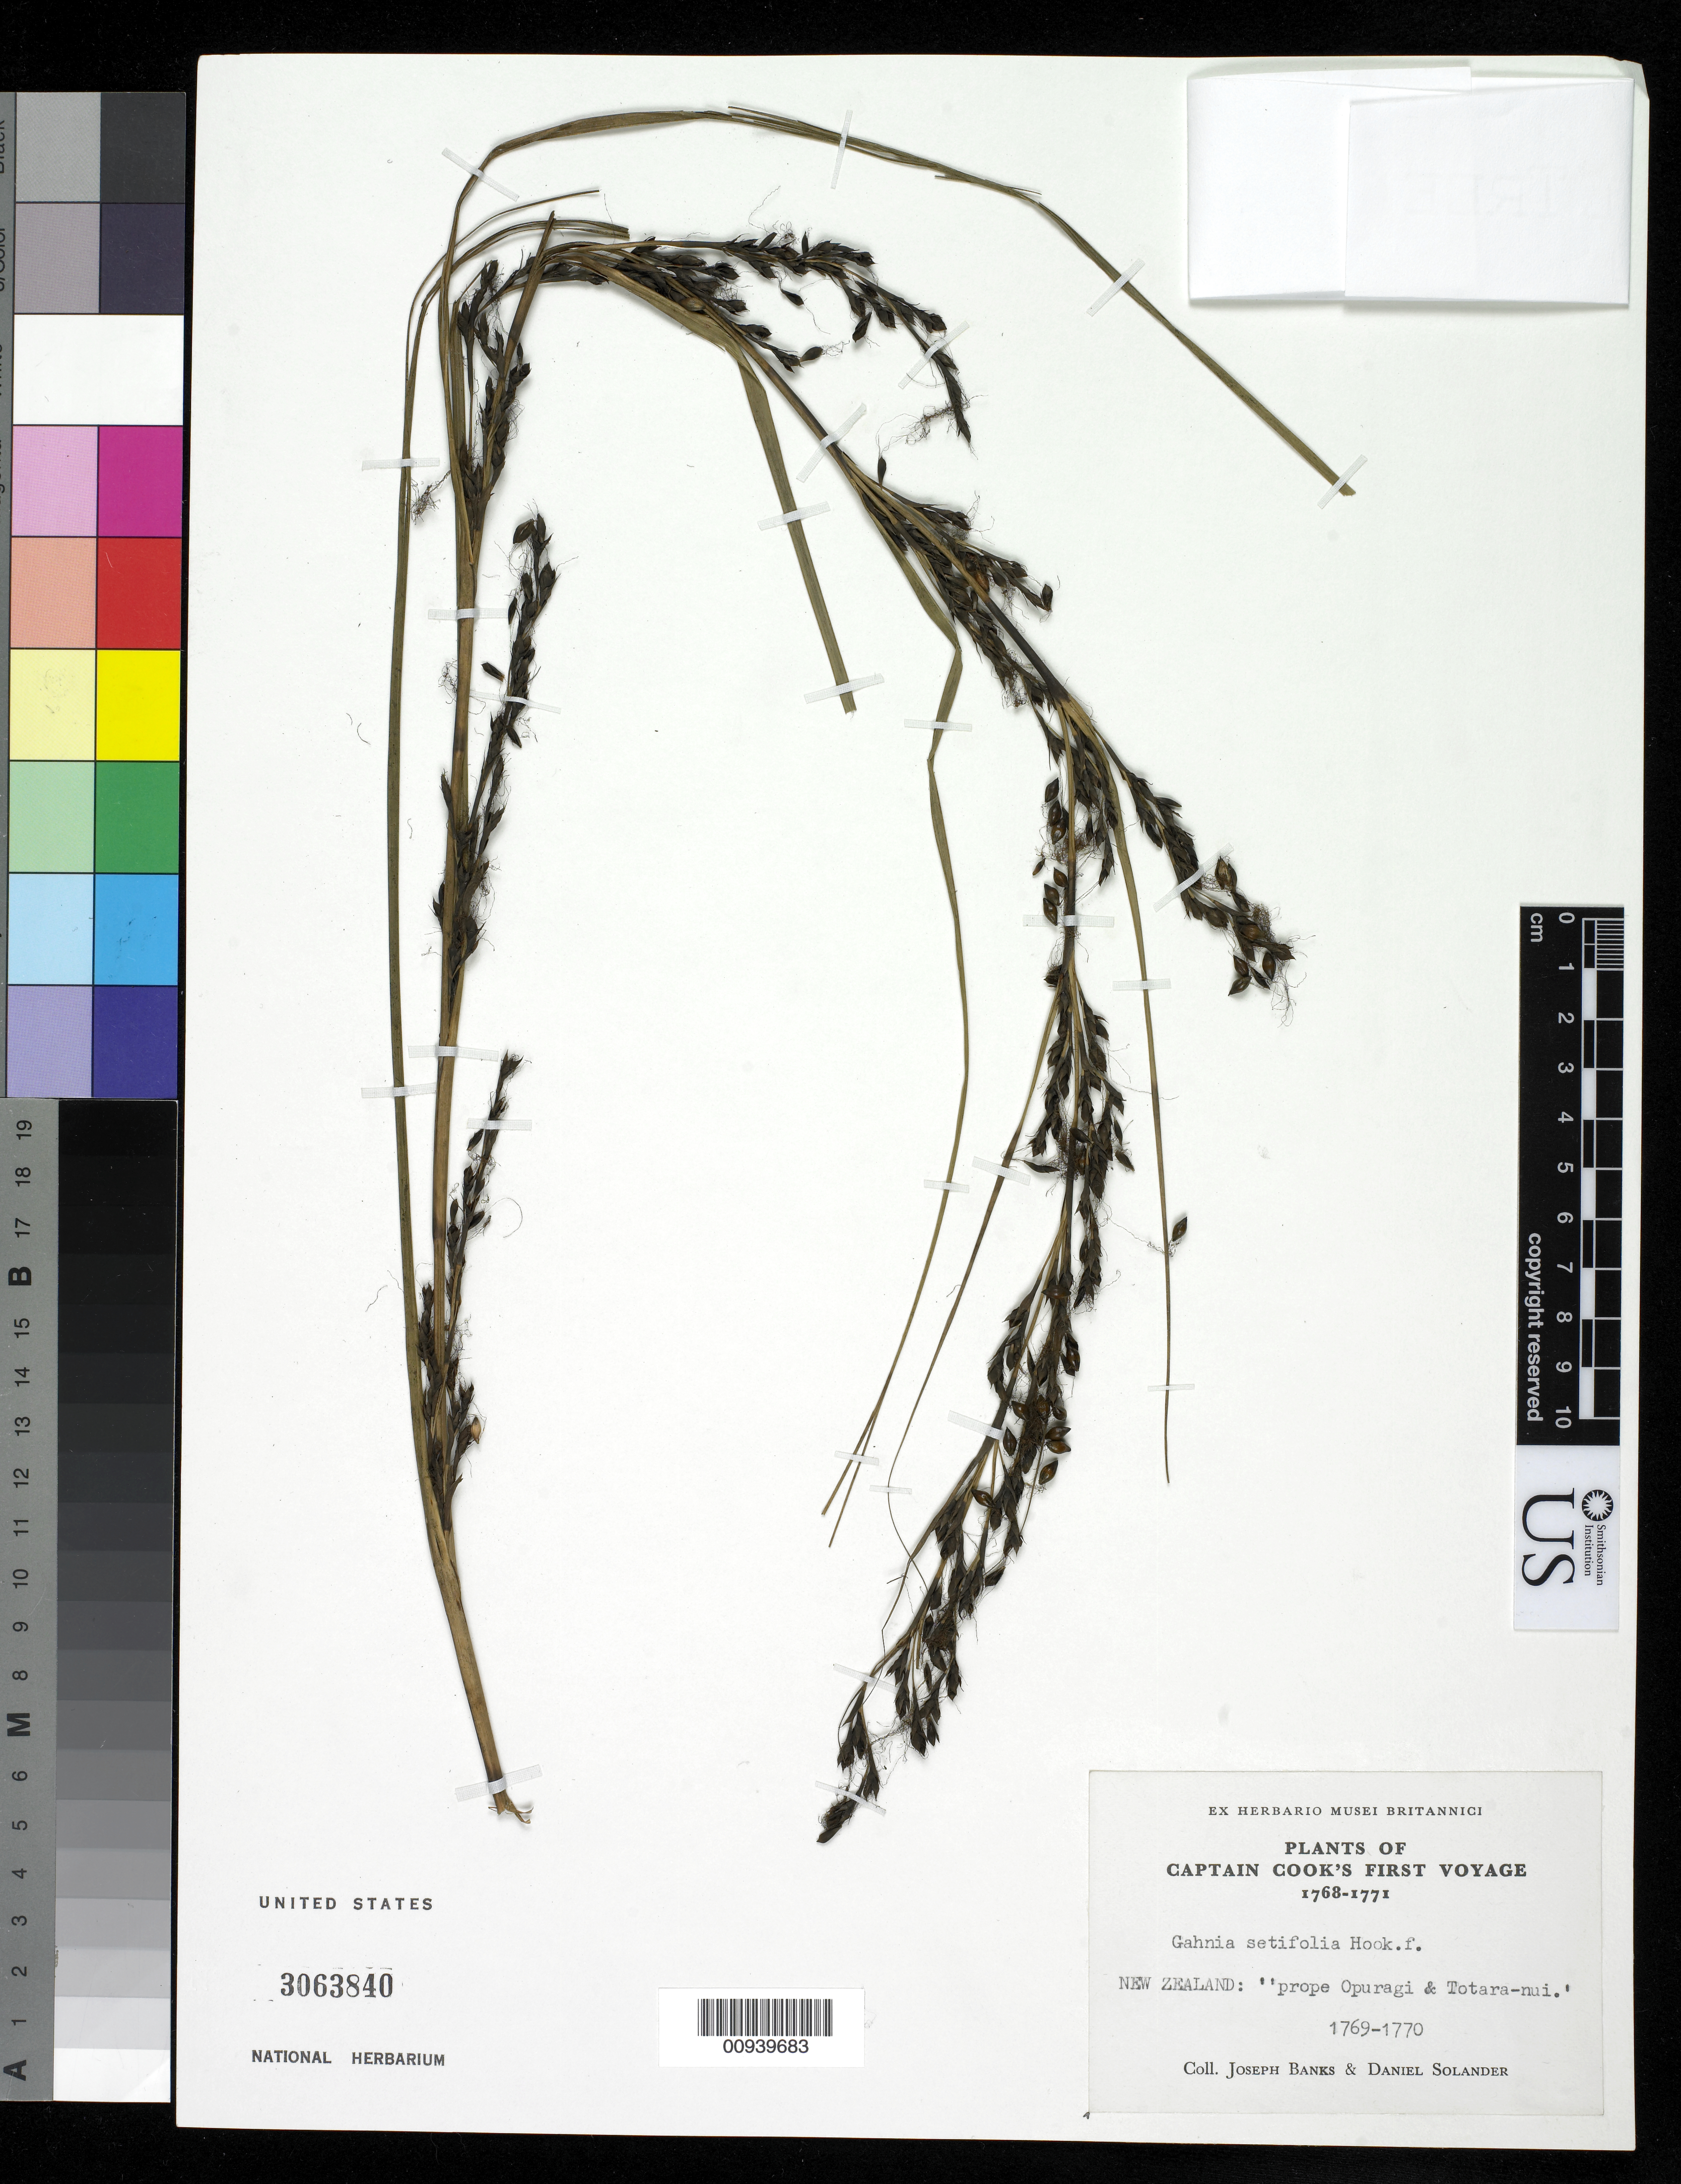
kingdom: Plantae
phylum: Tracheophyta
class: Liliopsida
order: Poales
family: Cyperaceae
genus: Gahnia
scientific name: Gahnia setifolia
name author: (A. Rich.) Hook. f.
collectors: J. Banks & D. C. Solander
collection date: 1769/1770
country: New Zealand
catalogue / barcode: US 3063840